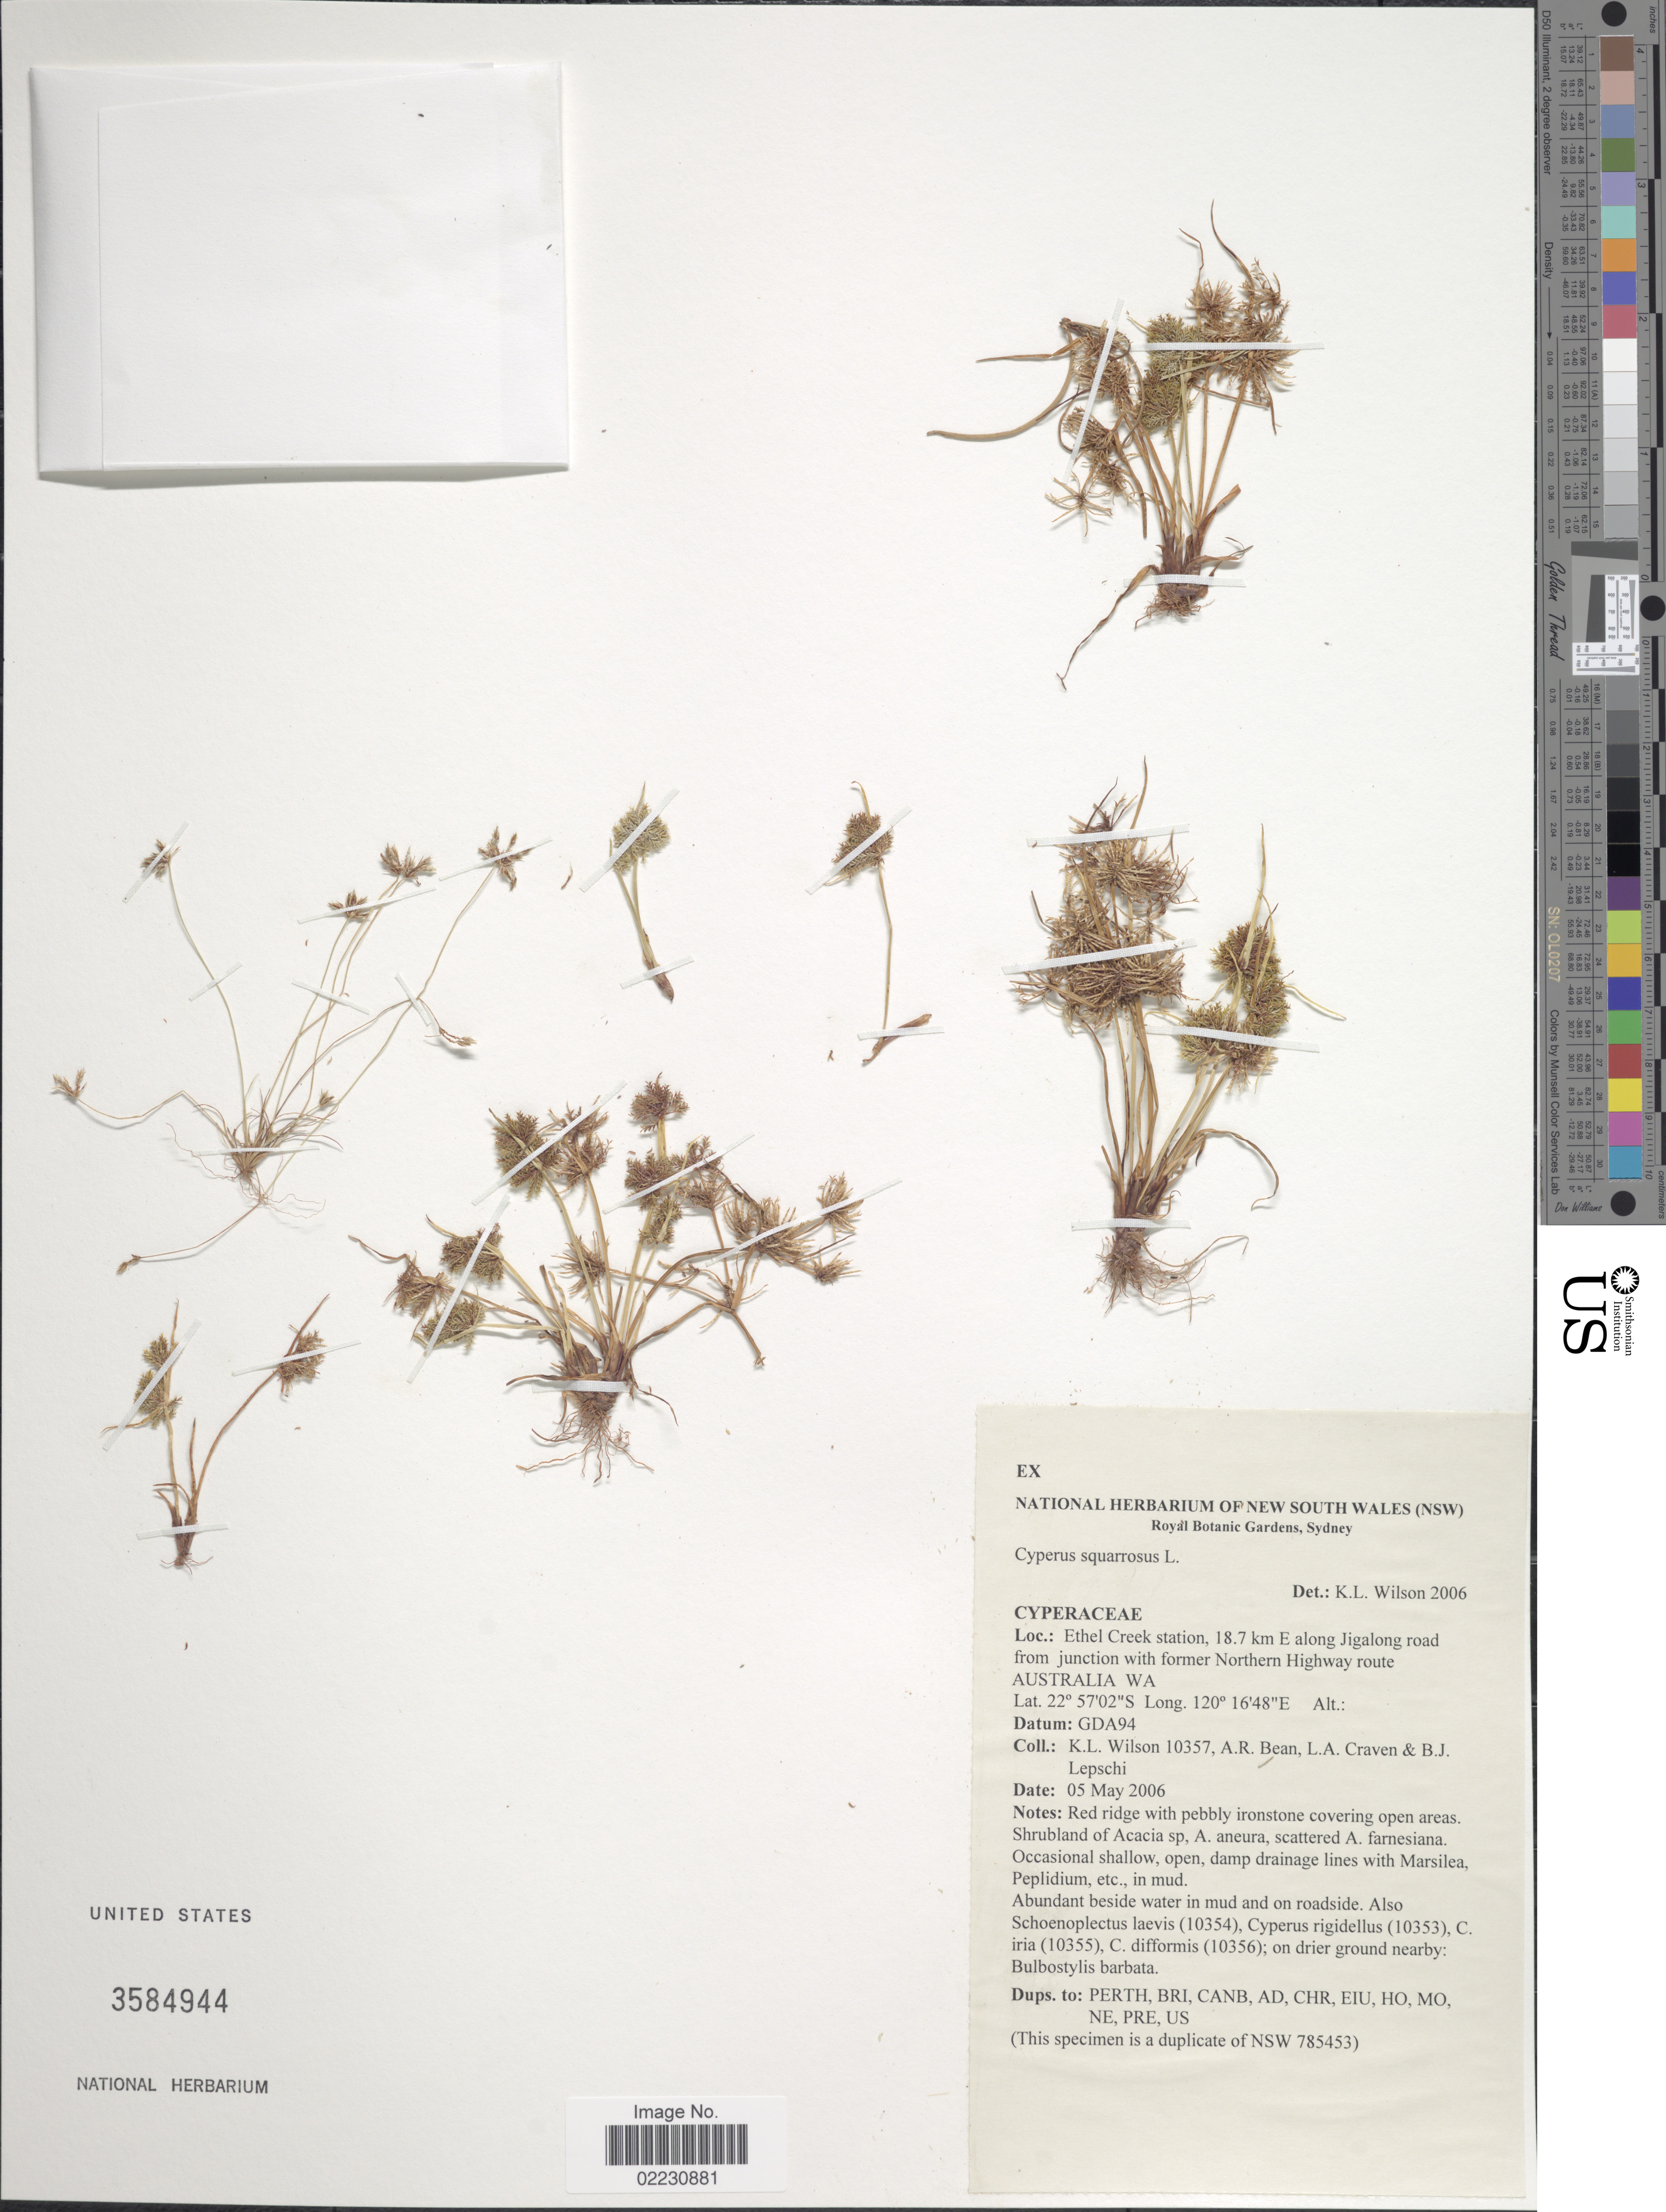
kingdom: Plantae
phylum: Tracheophyta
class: Liliopsida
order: Poales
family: Cyperaceae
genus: Cyperus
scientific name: Cyperus squarrosus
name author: L.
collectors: K. L. Wilson, A. R. Bean, L. A. Craven & B. Lepschi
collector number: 10357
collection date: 2006-05-05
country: Australia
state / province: Western Australia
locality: Ethel Creek station, 18.7 km E along Jigalong road from junction with former Northern Highway route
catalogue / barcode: US 3584944